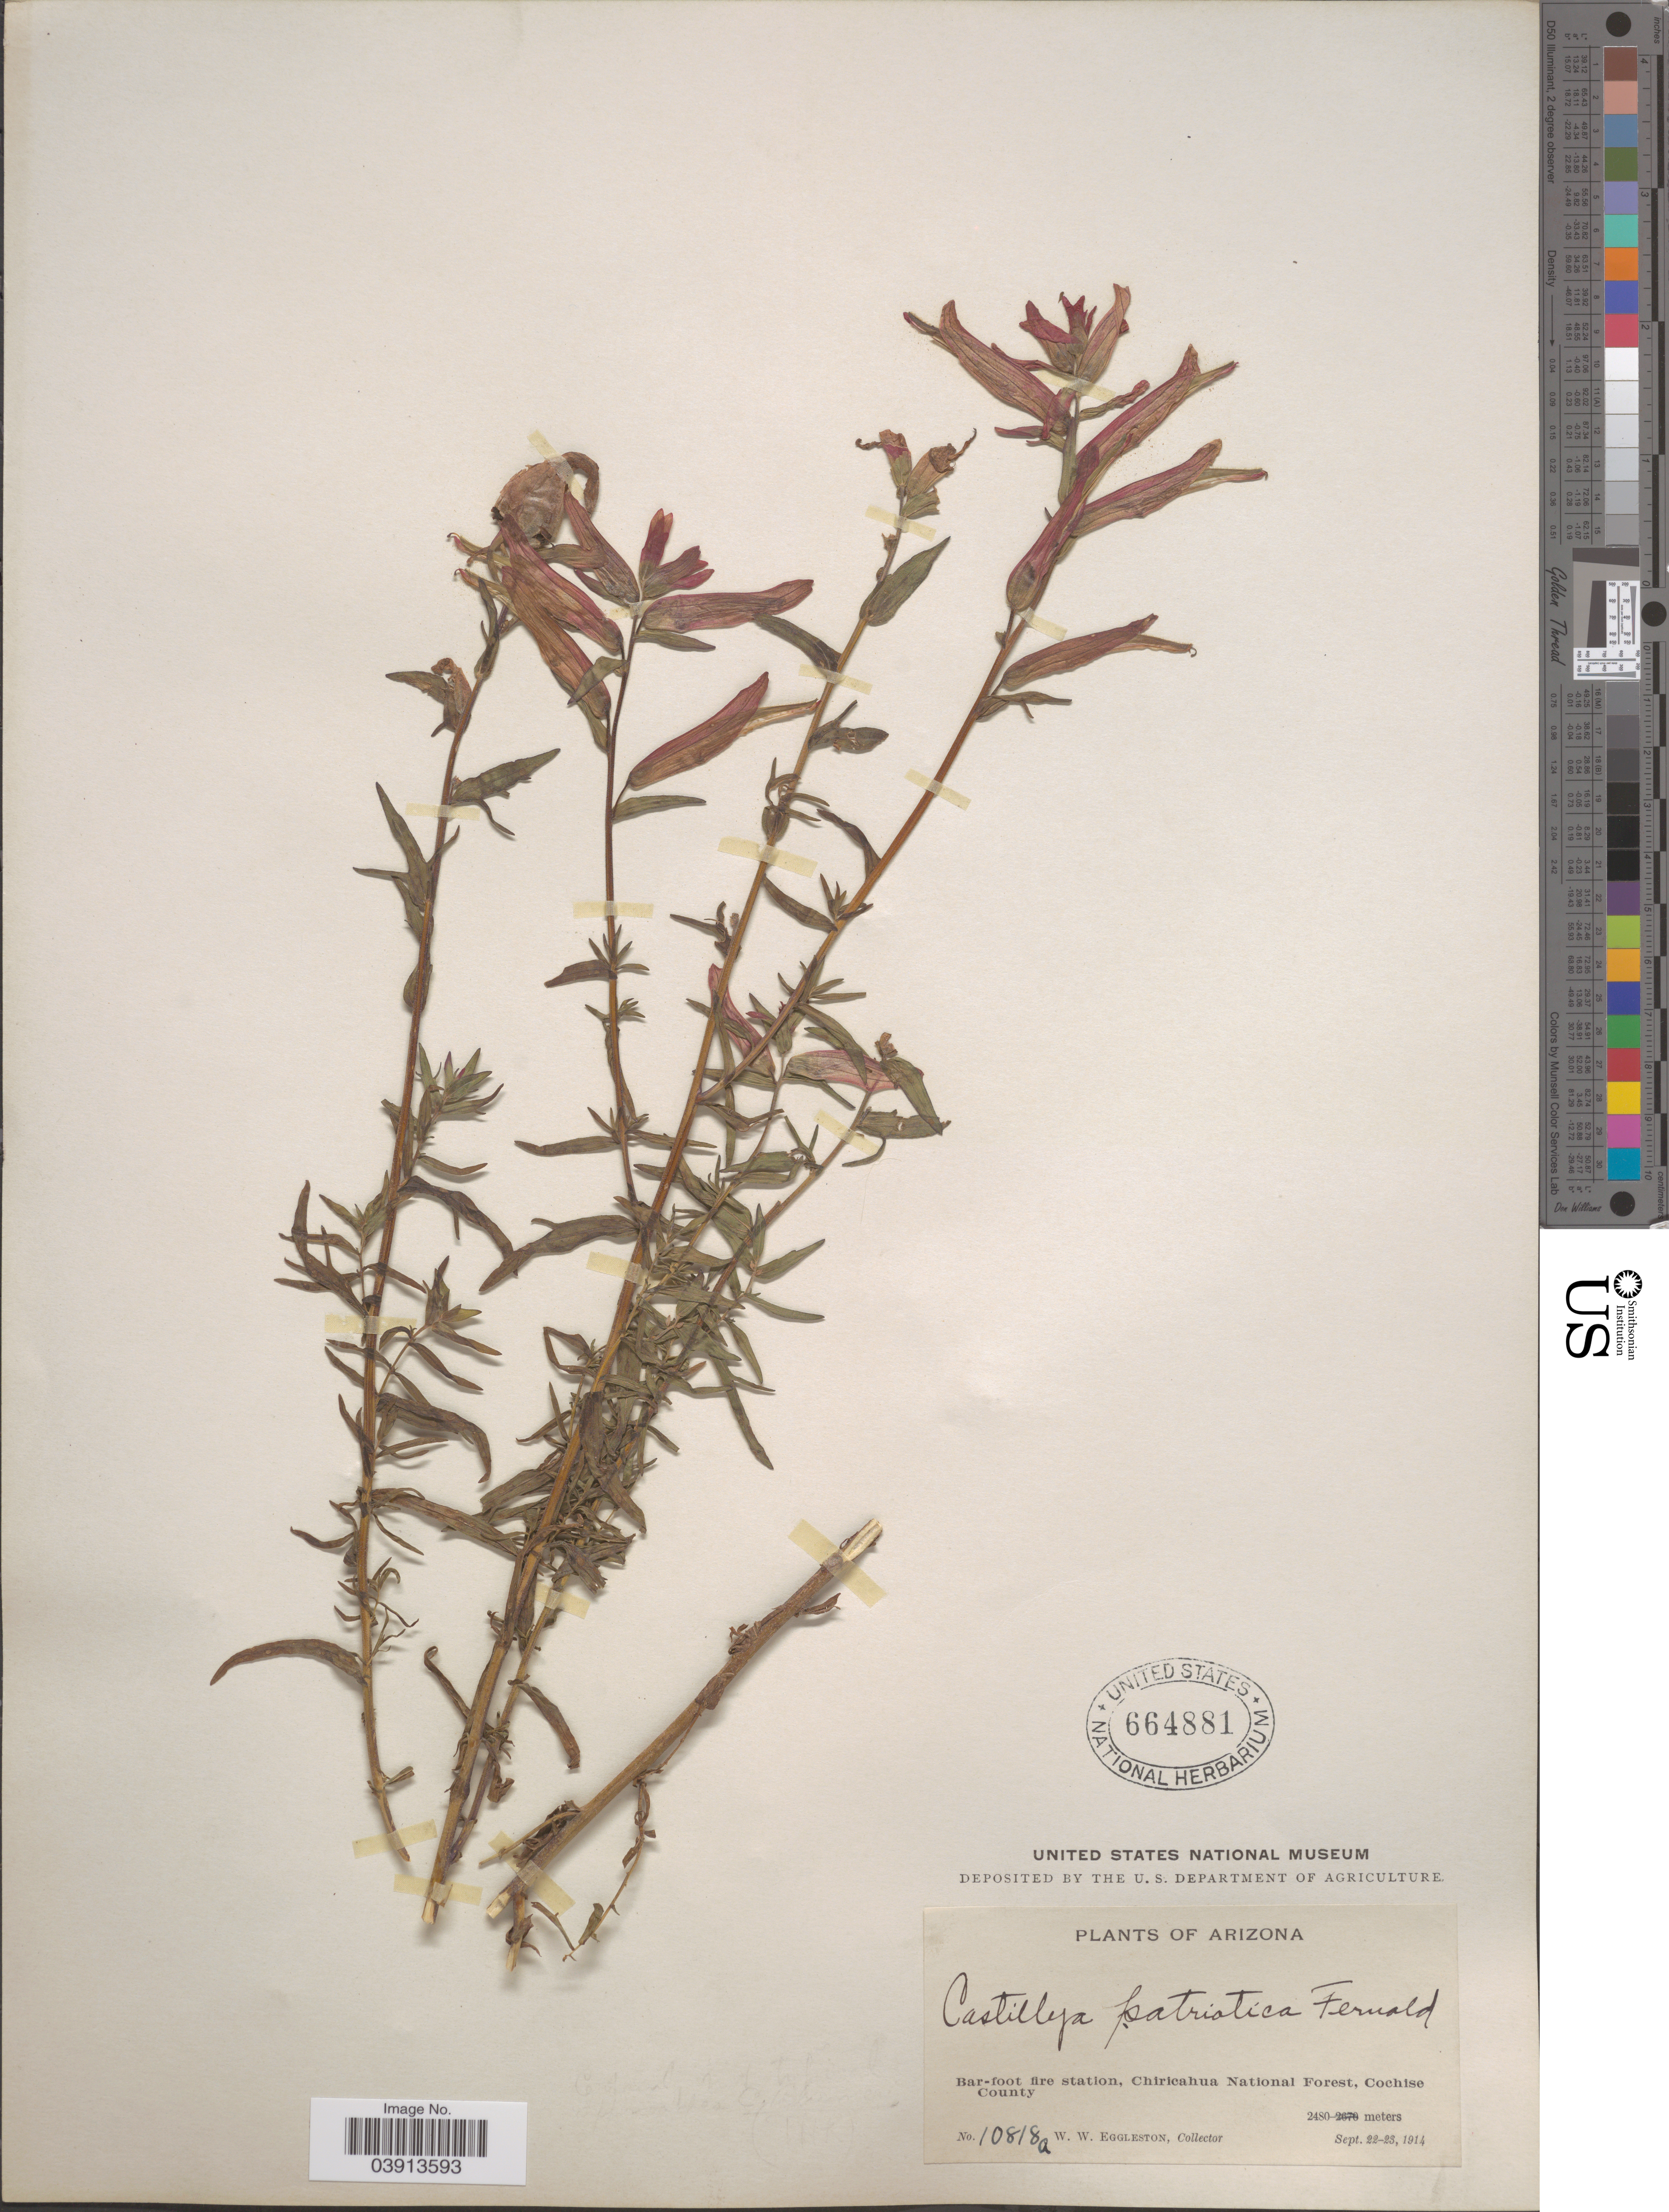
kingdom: Plantae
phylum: Tracheophyta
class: Magnoliopsida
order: Lamiales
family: Orobanchaceae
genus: Castilleja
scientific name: Castilleja patriotica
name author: Fernald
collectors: W. W. Eggleston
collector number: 10818a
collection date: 1914-09-22/1914-09-23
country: United States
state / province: Arizona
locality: Bar-foot fire station, Chiricahua National Forest, Cochise County.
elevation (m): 2480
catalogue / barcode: US 664881